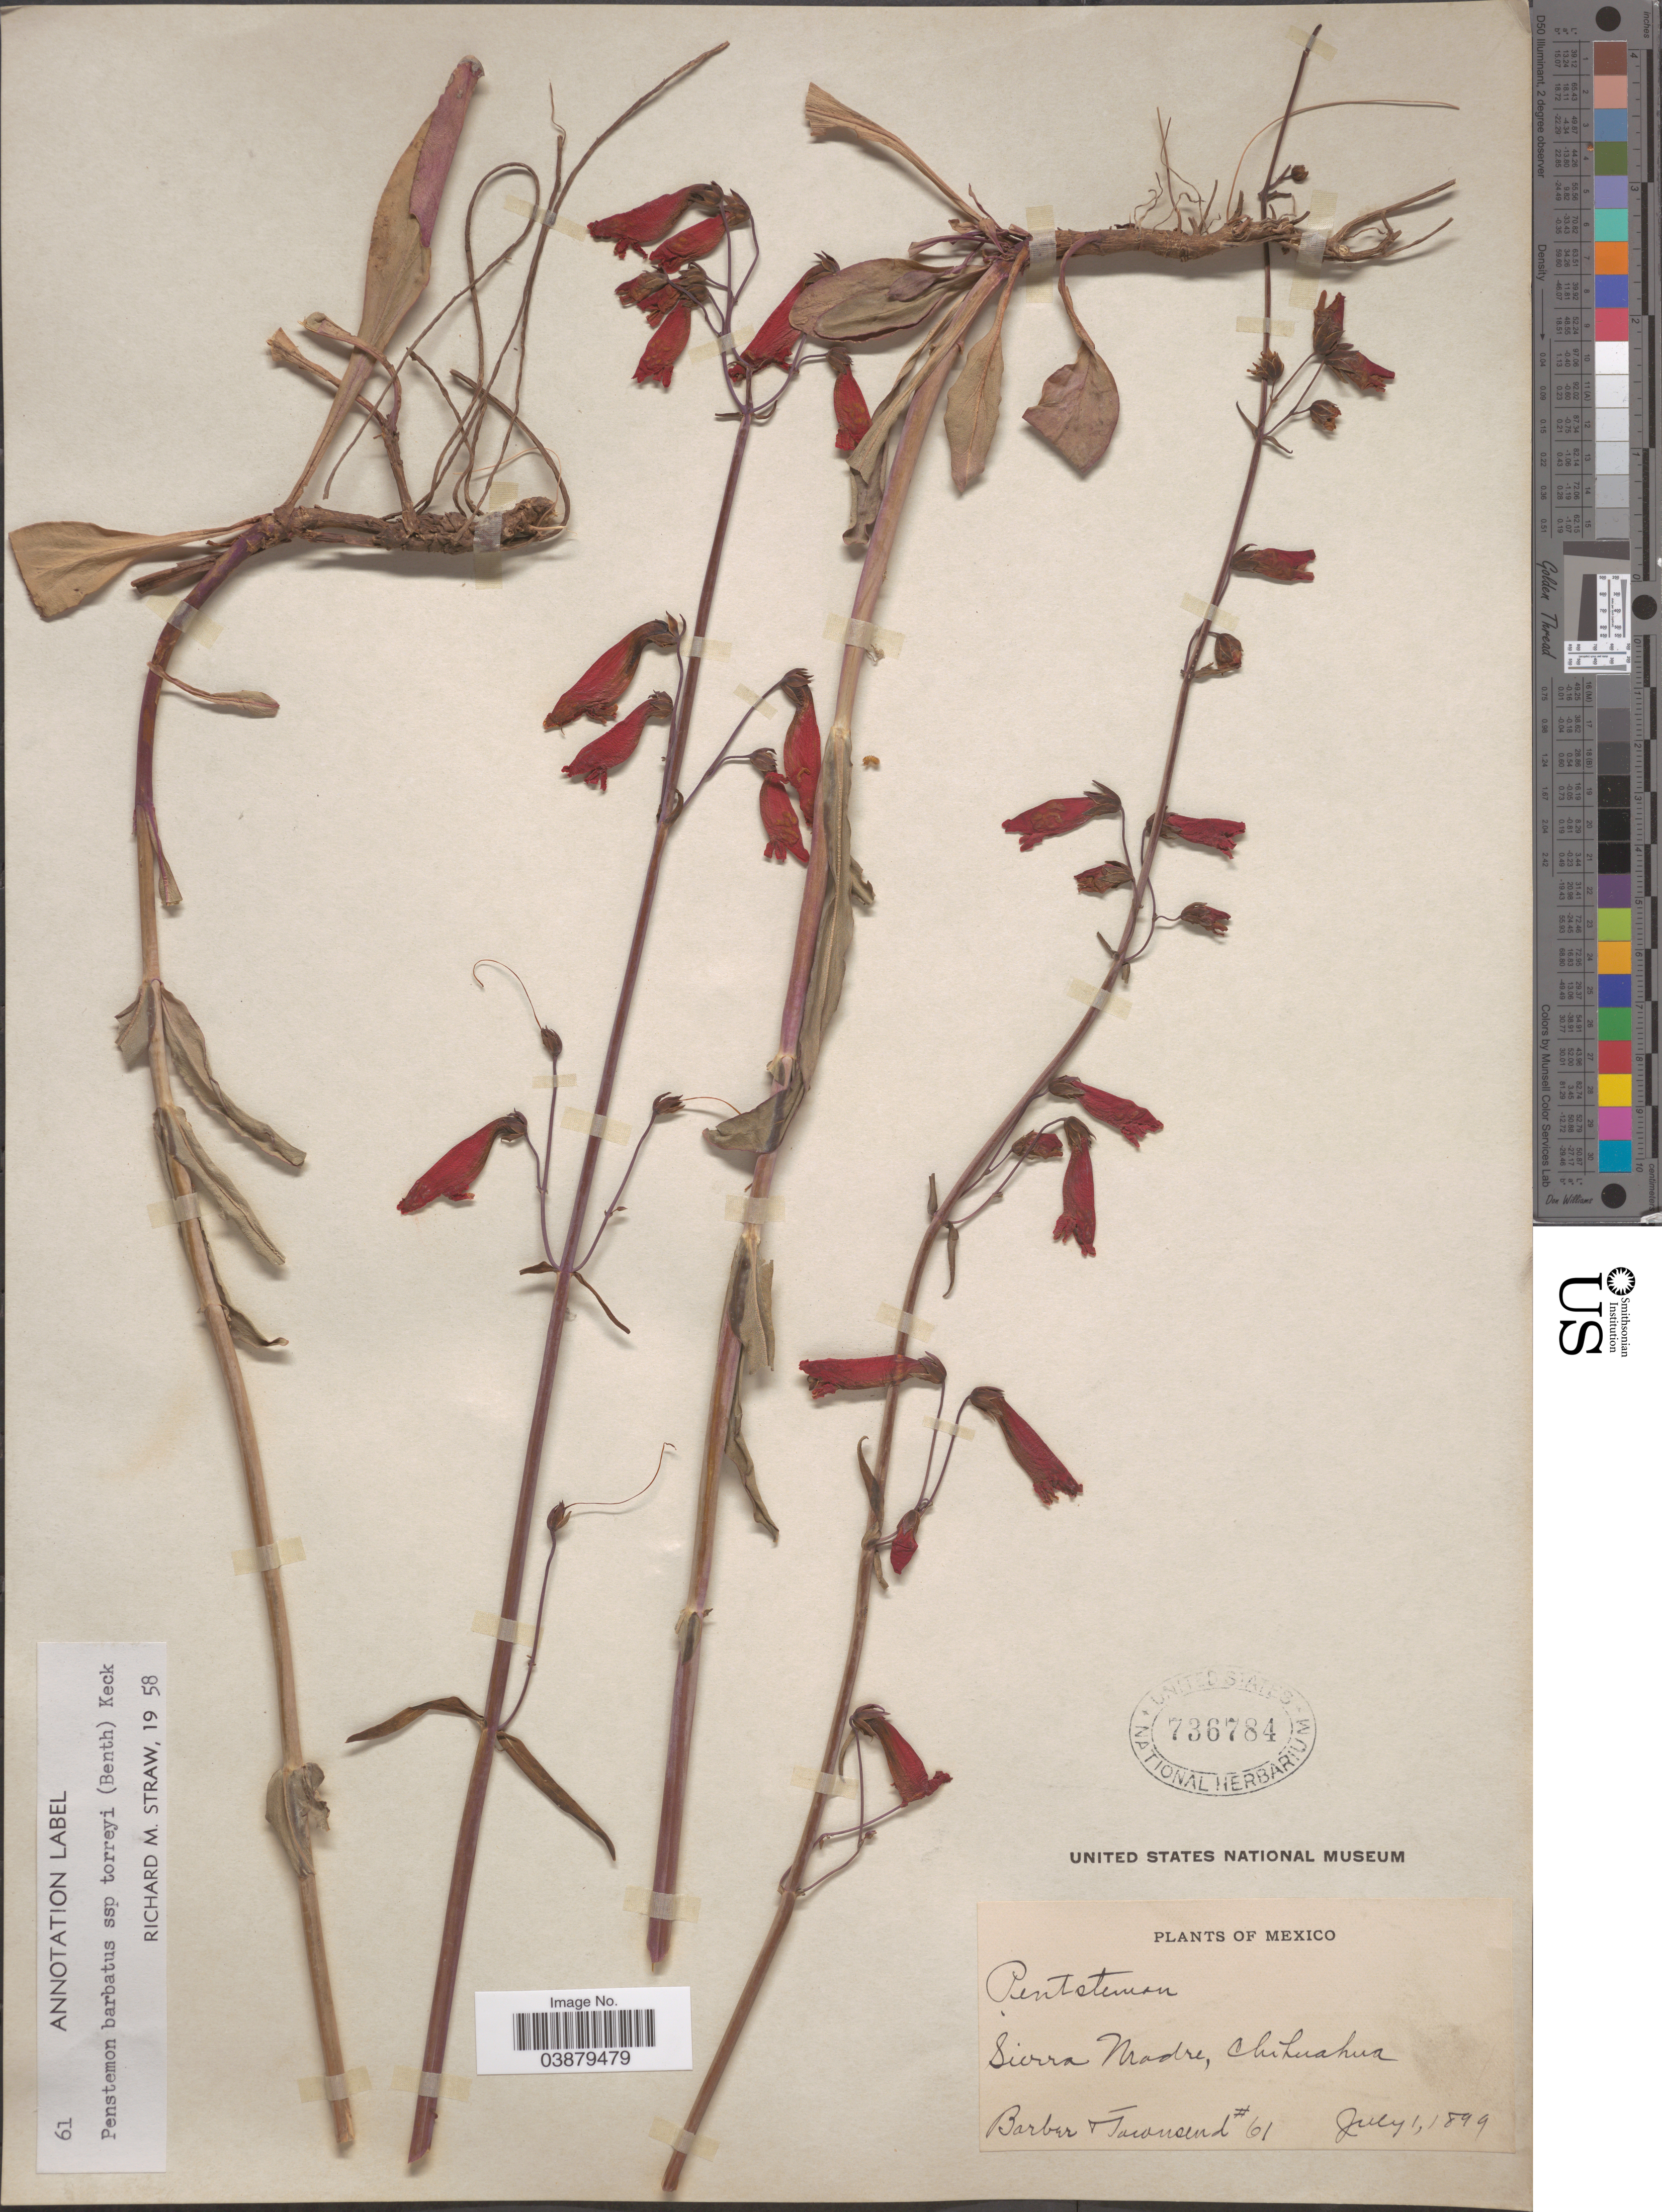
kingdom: Plantae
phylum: Tracheophyta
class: Magnoliopsida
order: Lamiales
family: Plantaginaceae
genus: Penstemon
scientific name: Penstemon barbatus subsp. torreyi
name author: (Benth.) D.D. Keck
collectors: -. Barber & Townsend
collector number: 61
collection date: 1899-07-01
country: Mexico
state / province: Chihuahua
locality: Sierra Madre.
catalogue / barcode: US 736784